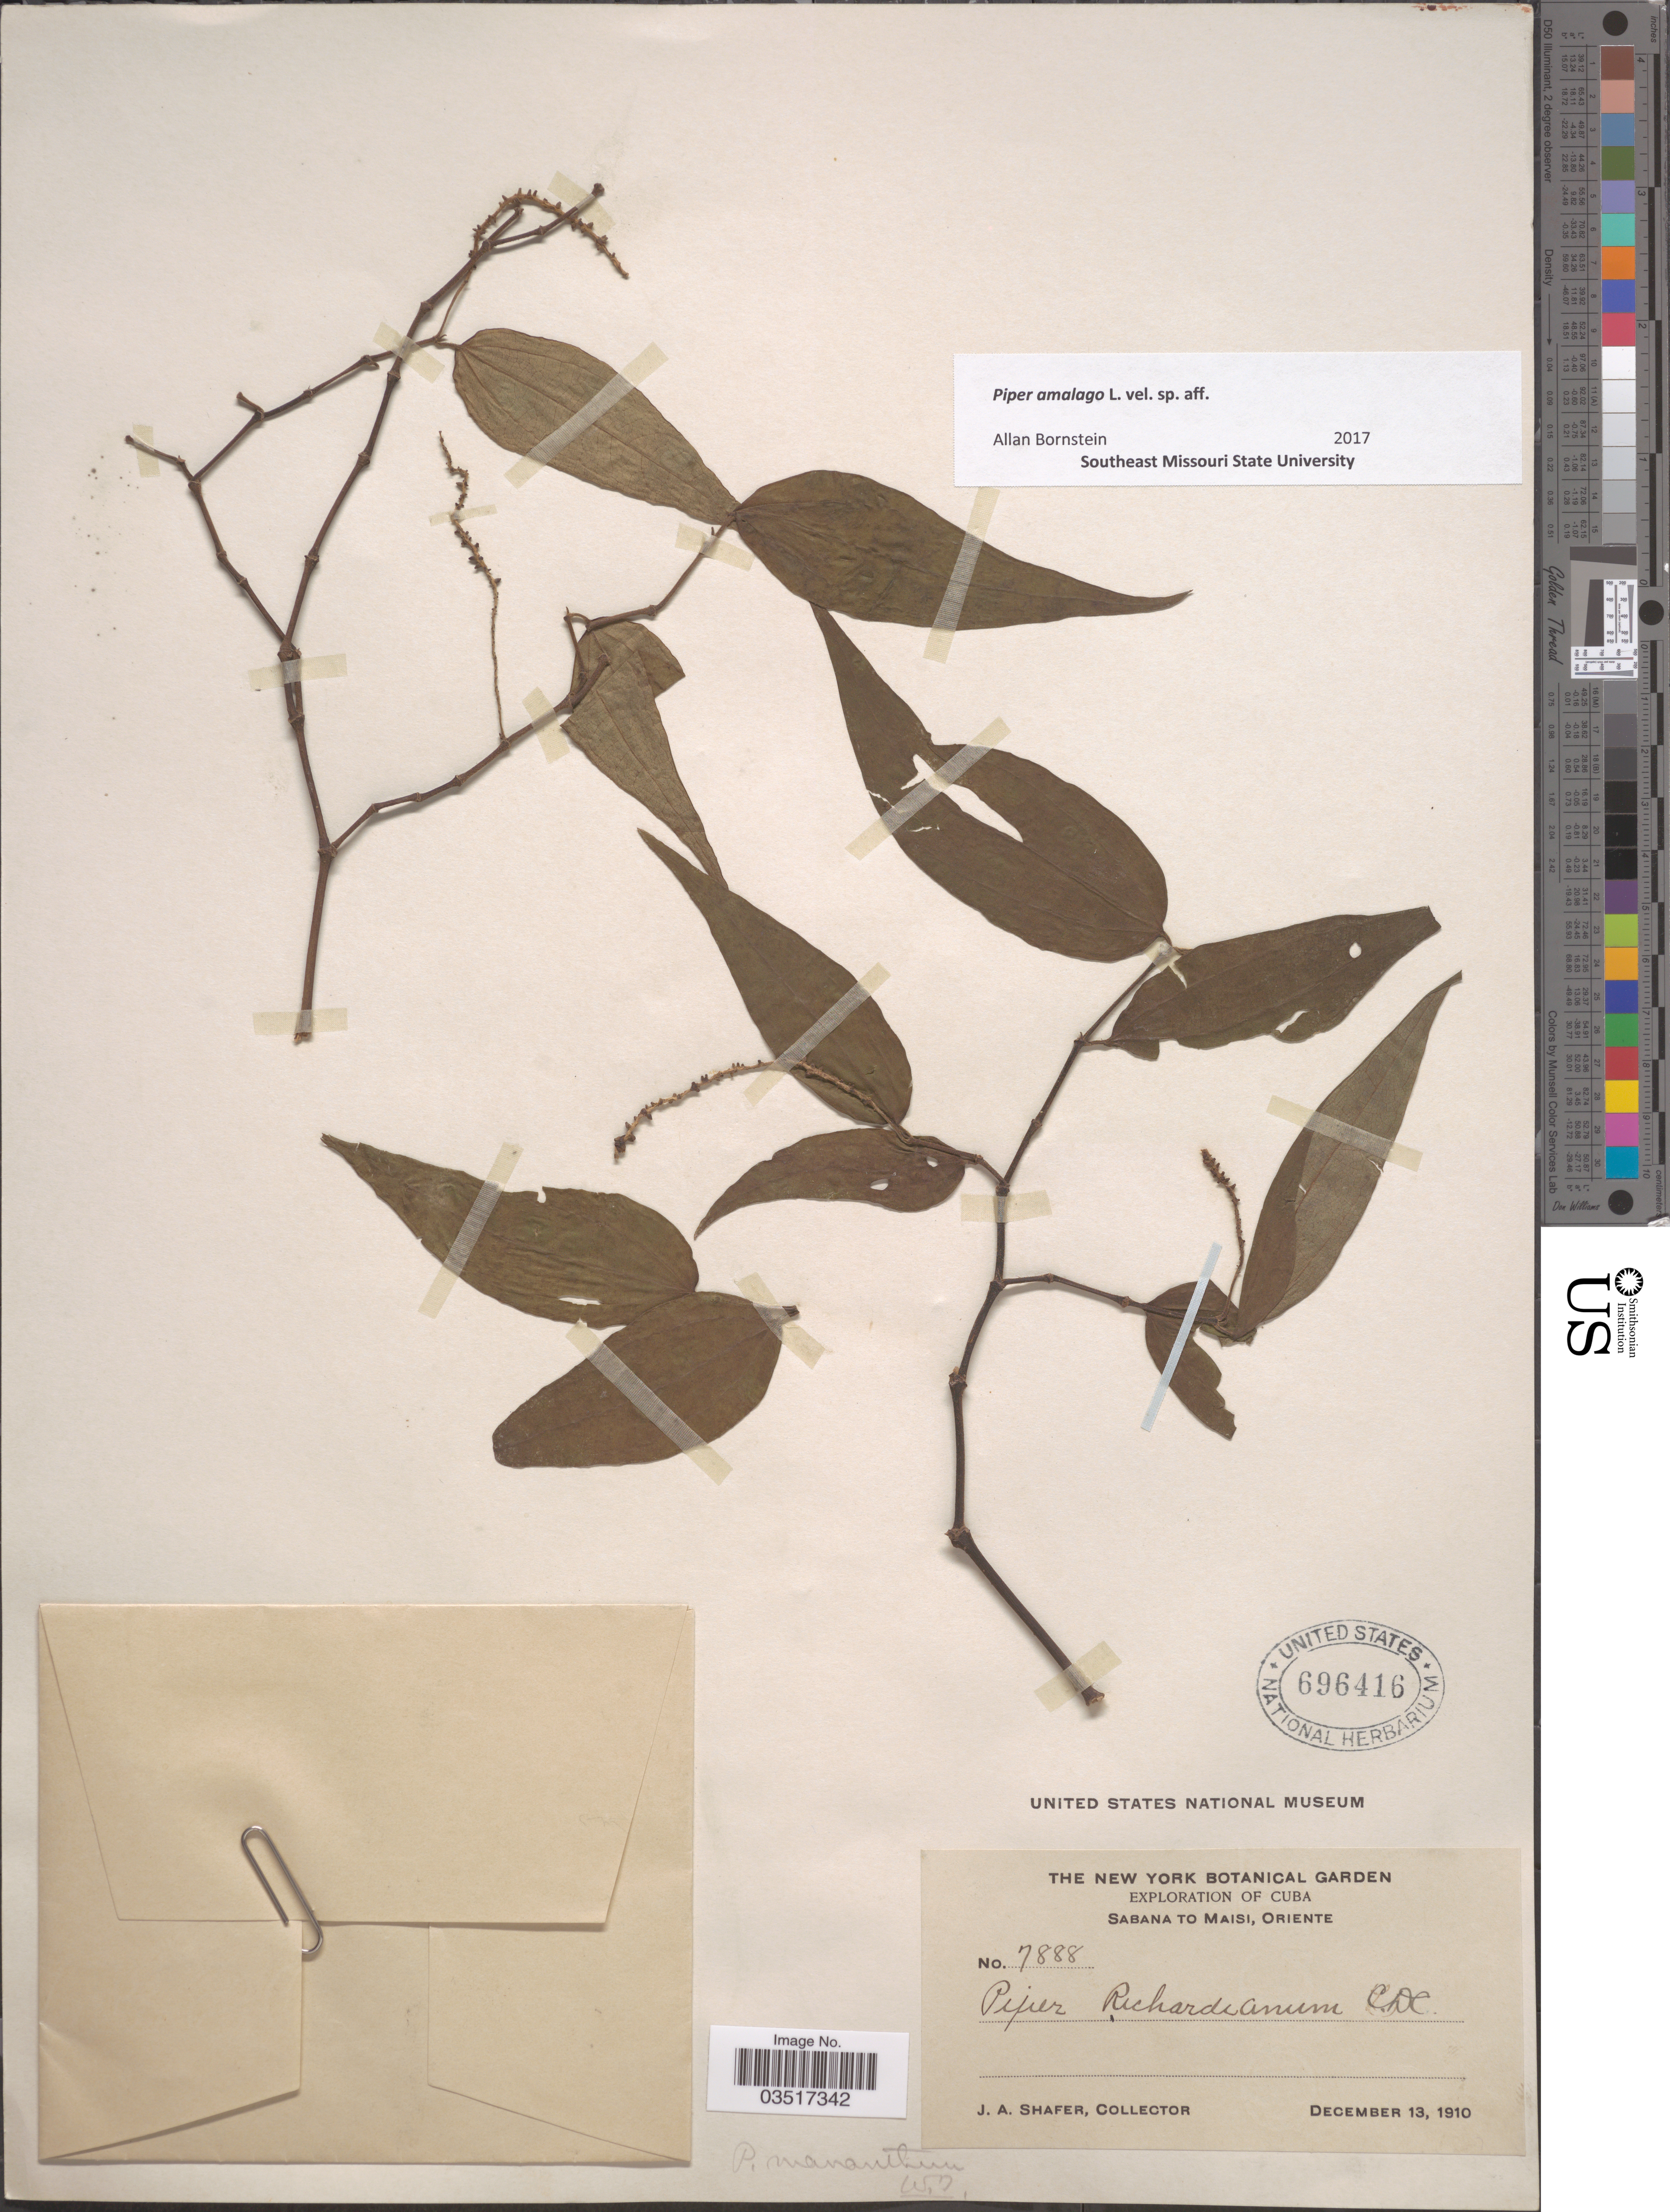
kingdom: Plantae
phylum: Tracheophyta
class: Magnoliopsida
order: Piperales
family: Piperaceae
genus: Piper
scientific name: Piper amalago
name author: L.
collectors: J. A. Shafer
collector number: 7888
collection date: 1910-12-13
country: Cuba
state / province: Oriente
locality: Sabana to Maisi.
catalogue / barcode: US 696416